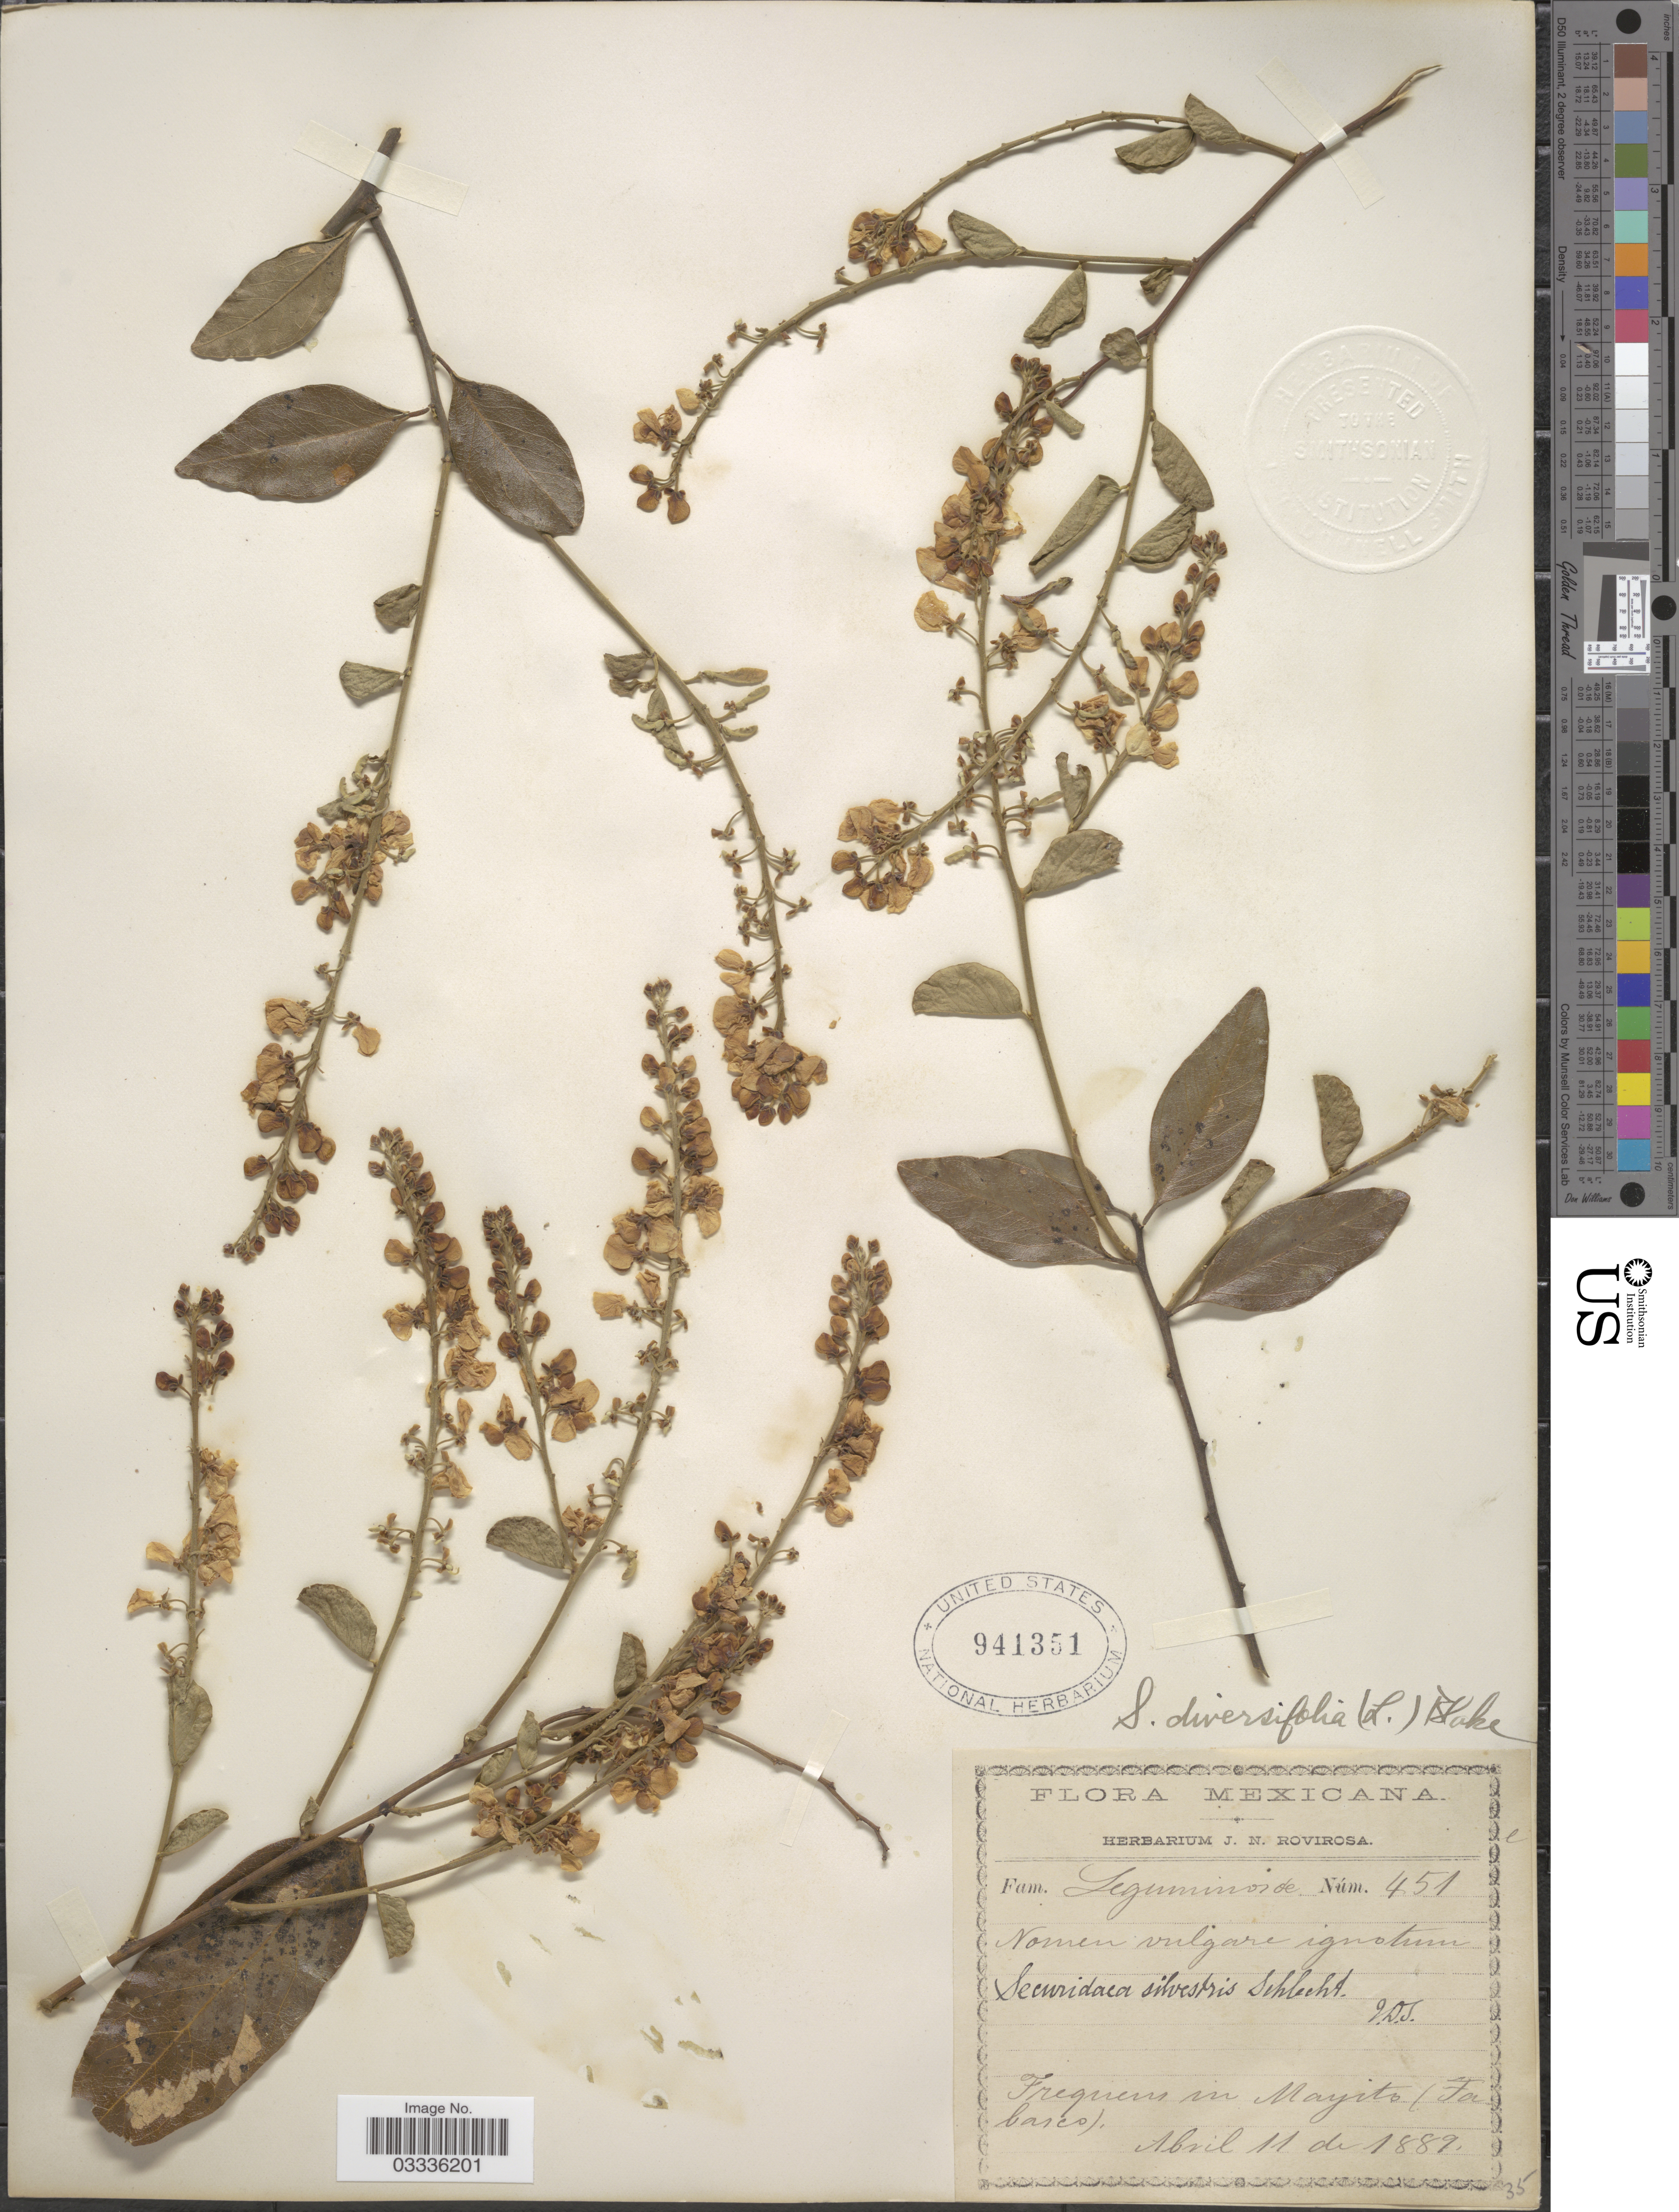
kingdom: Plantae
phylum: Tracheophyta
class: Magnoliopsida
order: Fabales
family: Polygalaceae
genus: Securidaca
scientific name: Securidaca diversifolia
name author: (L.) S.F. Blake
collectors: ex herb. J. N. Rovirosa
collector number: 451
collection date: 1889-04-11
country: Mexico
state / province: Tabasco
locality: Frequens in Mayito.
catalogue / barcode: US 941351